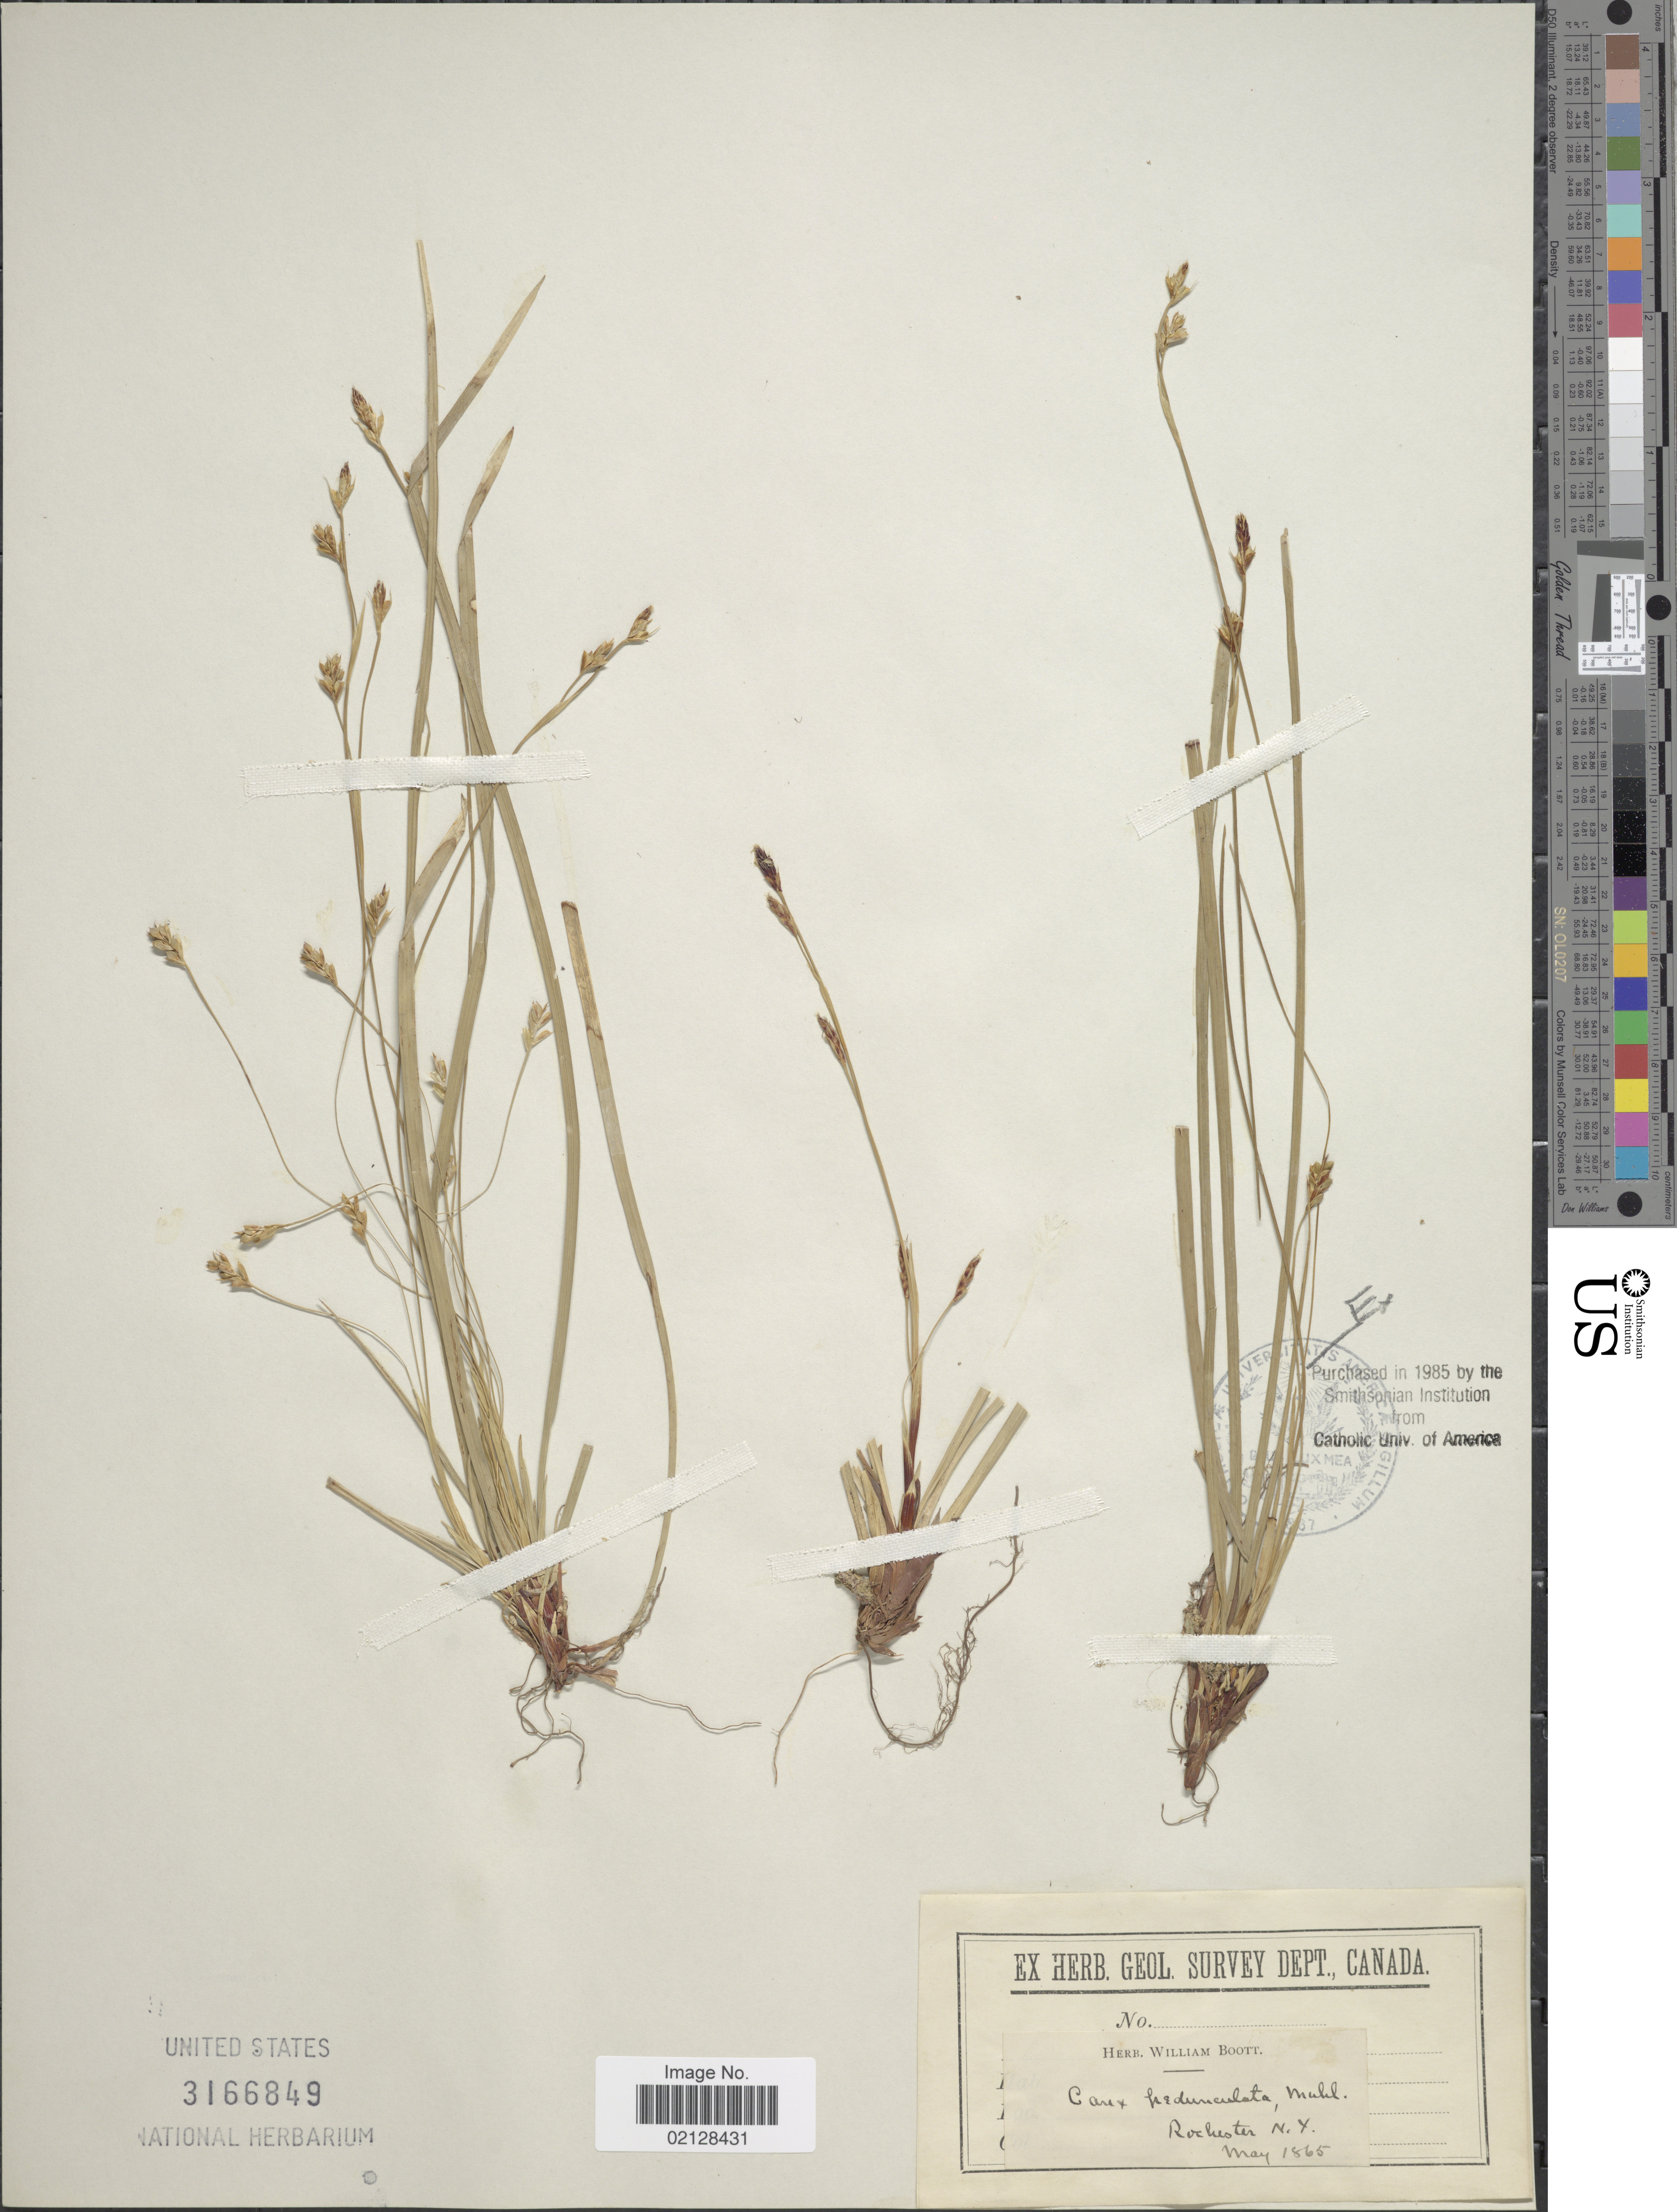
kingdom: Plantae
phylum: Tracheophyta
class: Liliopsida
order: Poales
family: Cyperaceae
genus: Carex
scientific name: Carex pedunculata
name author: Muhl. ex Willd.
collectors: ex herb. William Boott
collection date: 1865-05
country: United States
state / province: New York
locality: Rochester N.Y.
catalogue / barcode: US 3166849